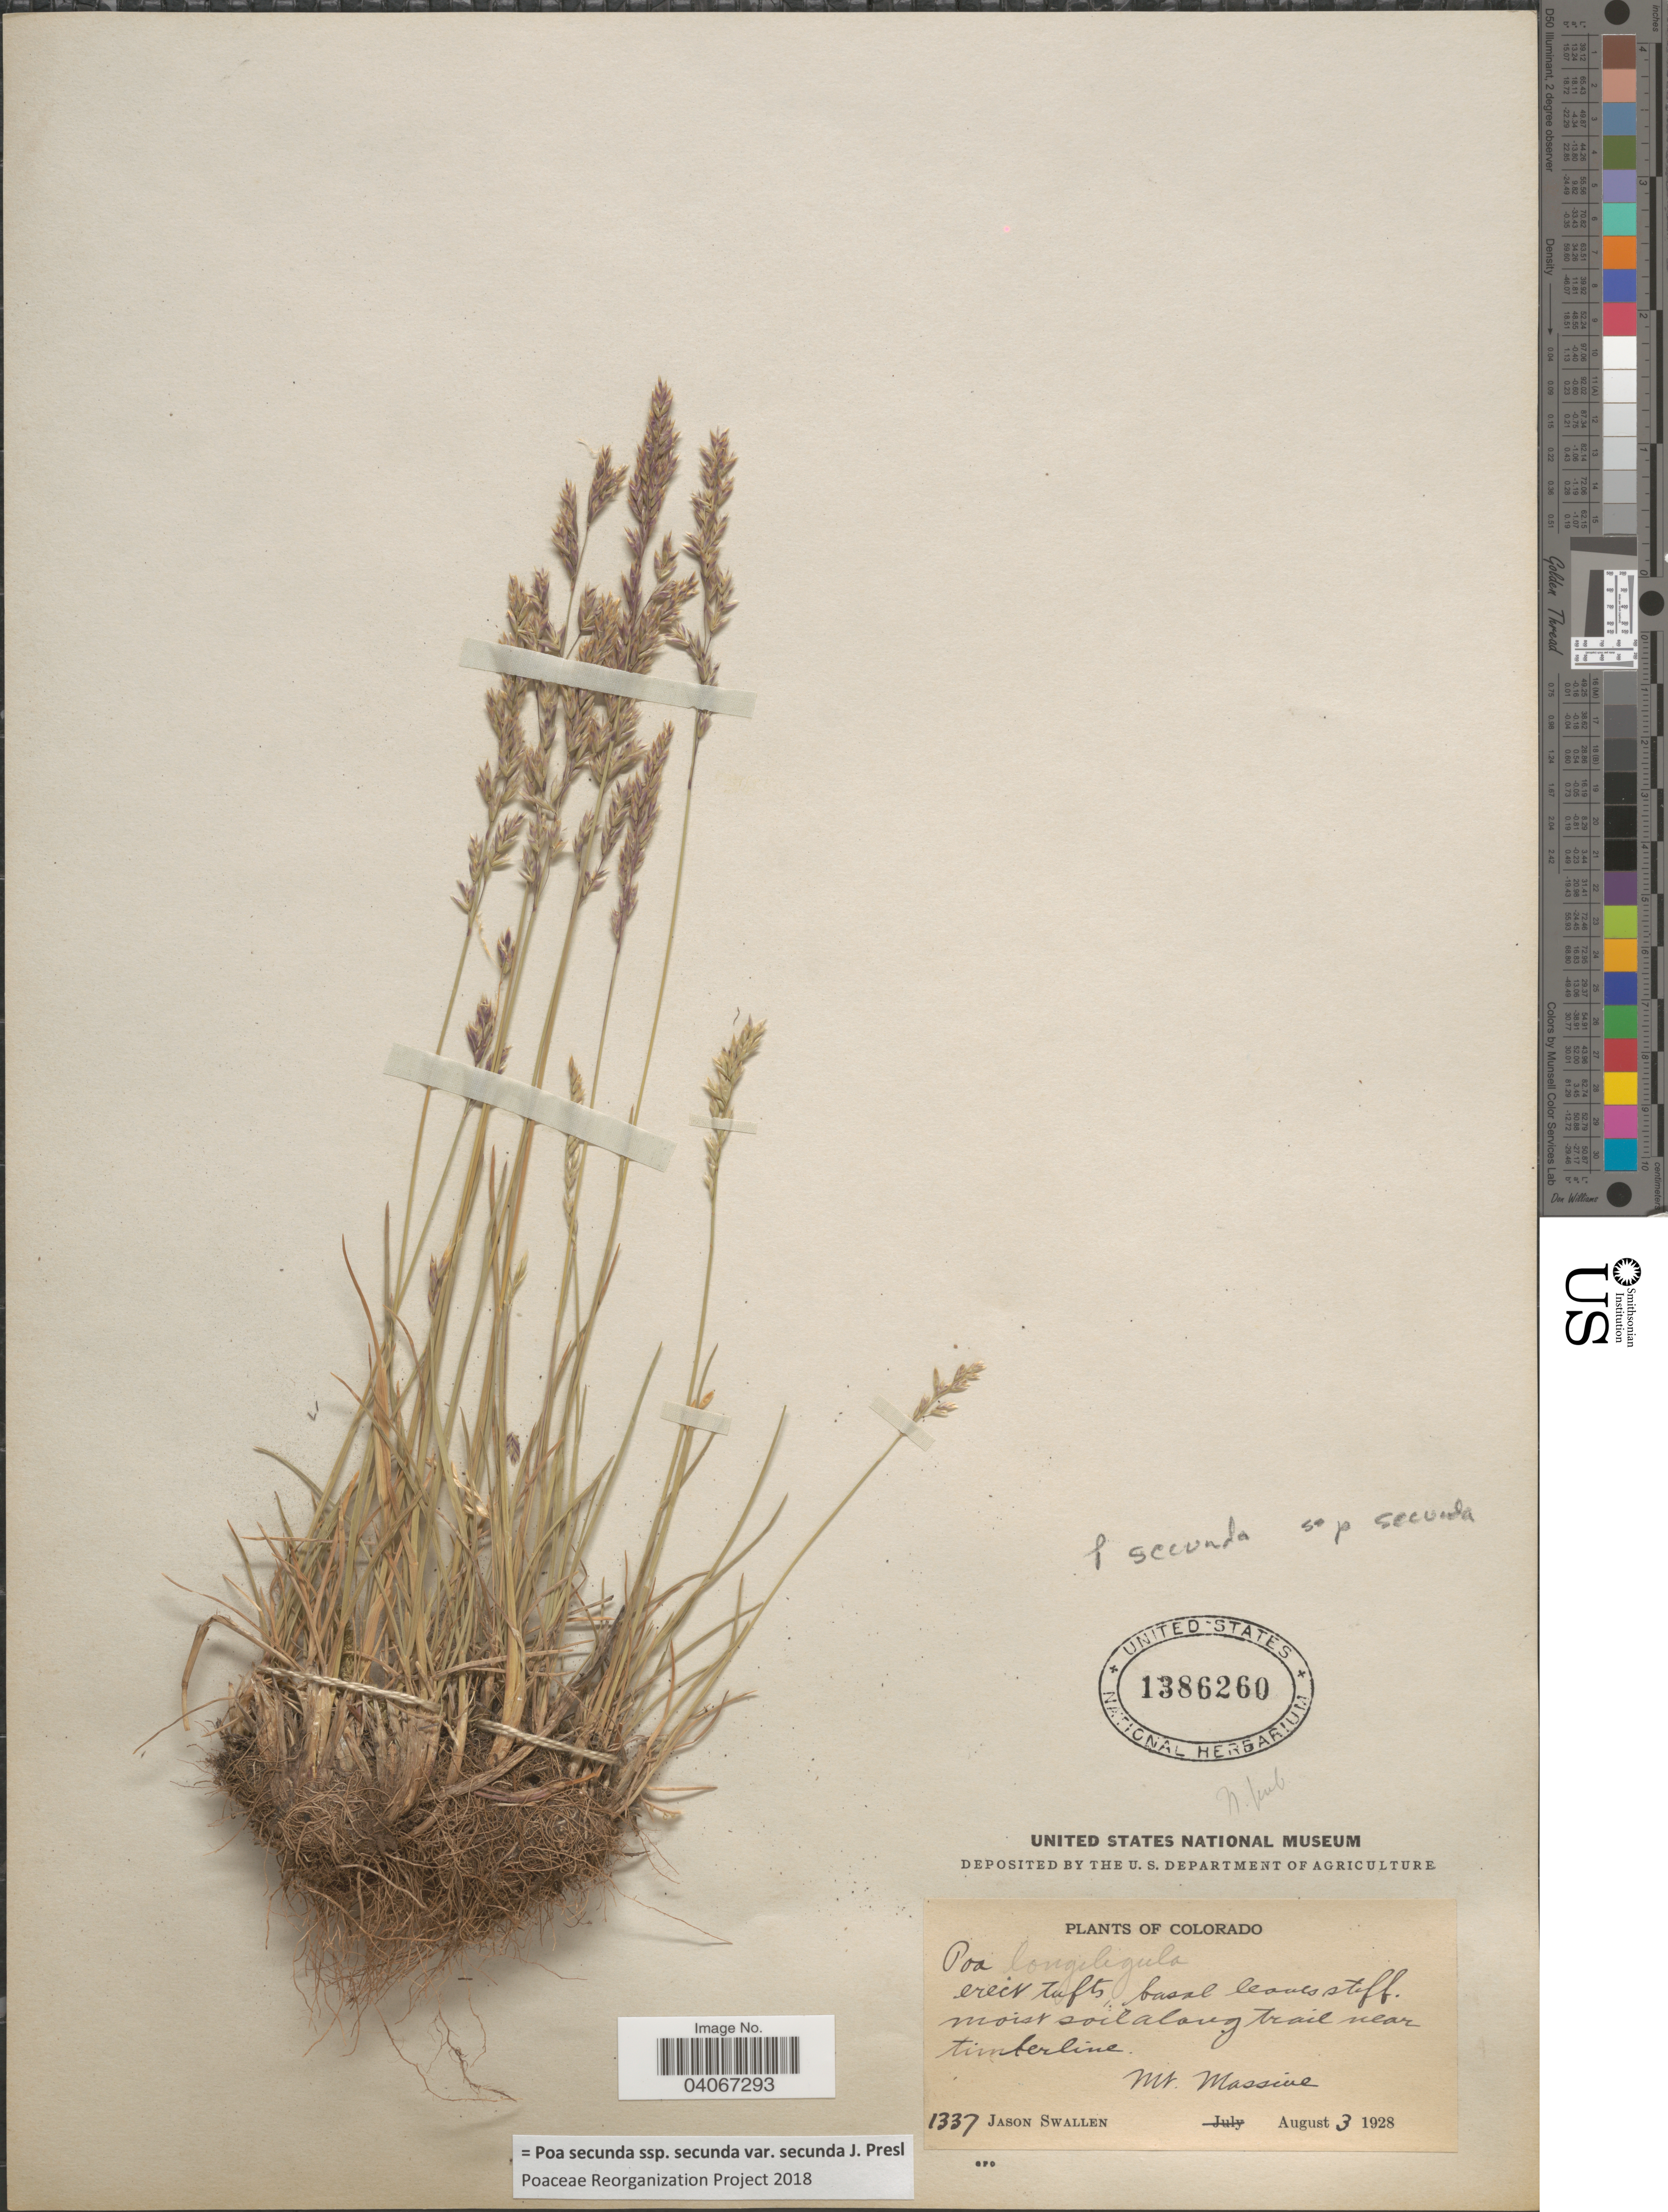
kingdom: Plantae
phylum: Tracheophyta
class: Liliopsida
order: Poales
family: Poaceae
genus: Poa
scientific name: Poa secunda subsp. secunda var. secunda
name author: J. Presl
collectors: J. R. Swallen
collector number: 1337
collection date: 1928-08-03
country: United States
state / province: Colorado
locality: Moist soil along trail near timberline. Mt. Massine.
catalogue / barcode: US 1386260